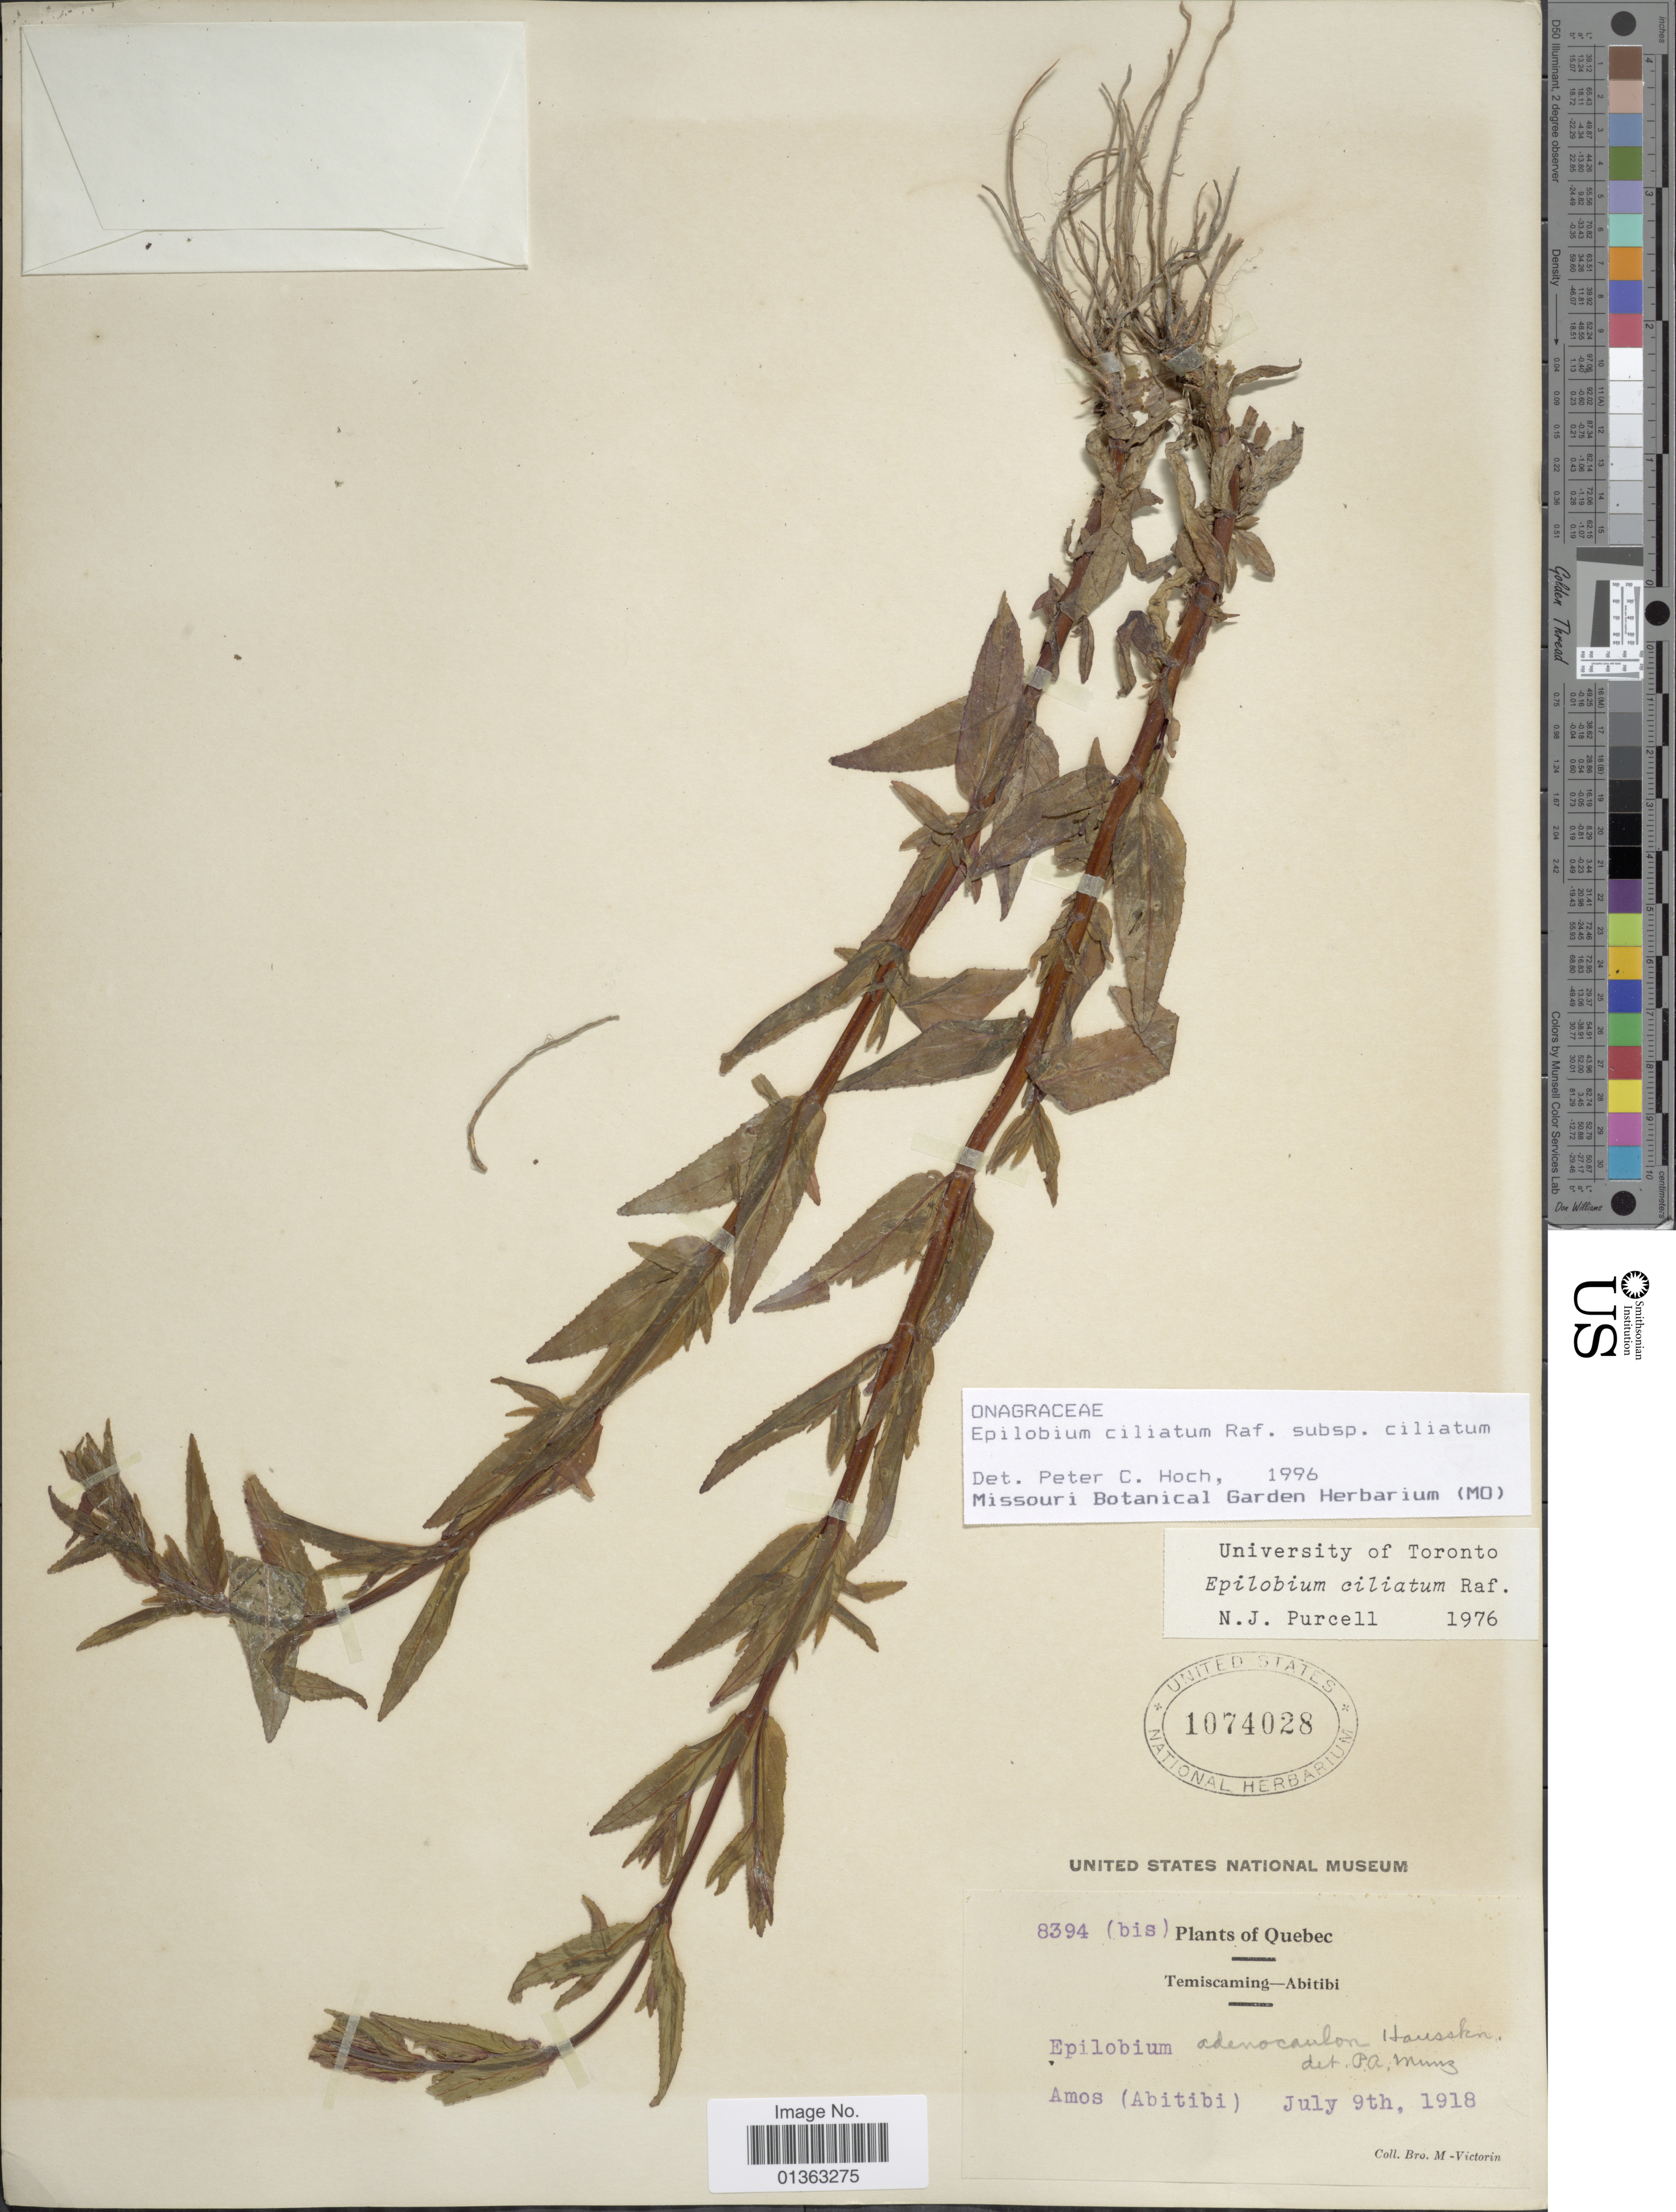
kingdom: Plantae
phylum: Tracheophyta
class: Magnoliopsida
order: Myrtales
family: Onagraceae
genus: Epilobium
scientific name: Epilobium ciliatum subsp. ciliatum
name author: Raf.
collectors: Fr. Marie-Victorin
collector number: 8394 (bis)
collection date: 1918-07-09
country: Canada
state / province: Quebec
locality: Temiscaming-Abitibi. Amos.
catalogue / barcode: US 1074028